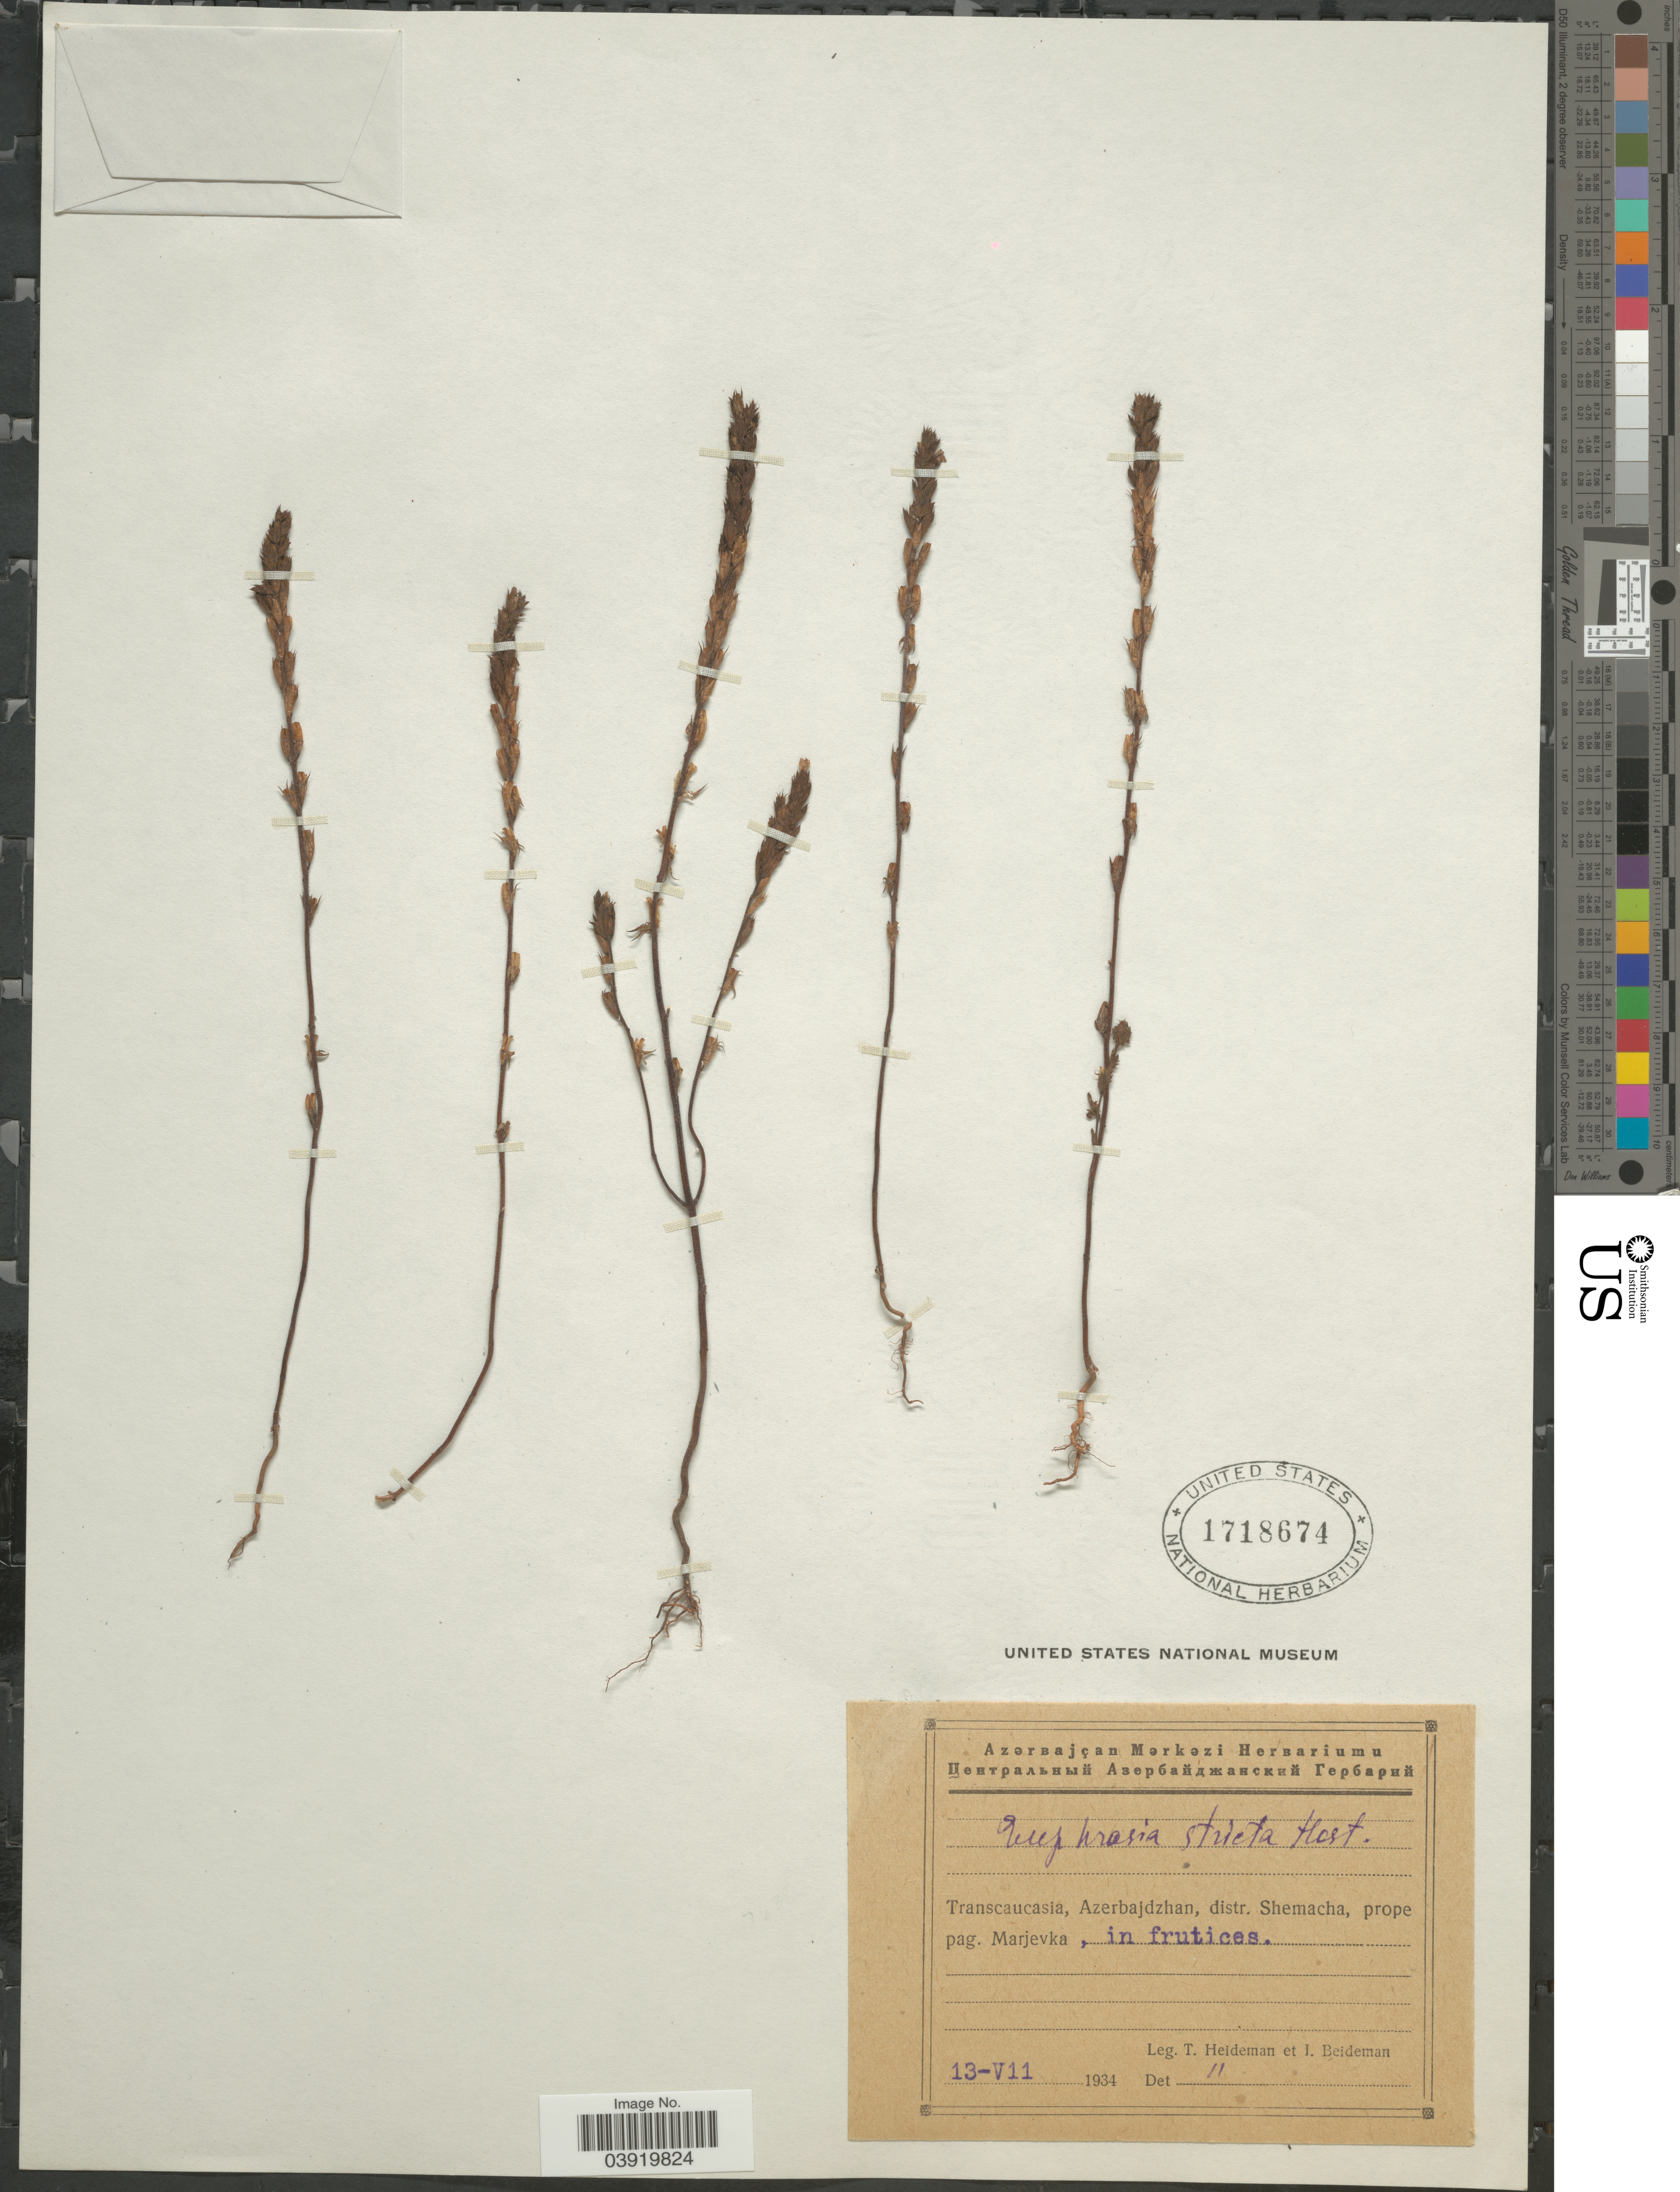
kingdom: Plantae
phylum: Tracheophyta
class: Magnoliopsida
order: Lamiales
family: Orobanchaceae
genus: Euphrasia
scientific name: Euphrasia stricta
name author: Kunth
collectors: T. Heideman & I. Beideman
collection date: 1934-07-13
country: Azerbaijan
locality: Transcaucasie, Azerbajdzhan, distr. Shemacha, prope pag. Marjevka.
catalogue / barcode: US 1718674